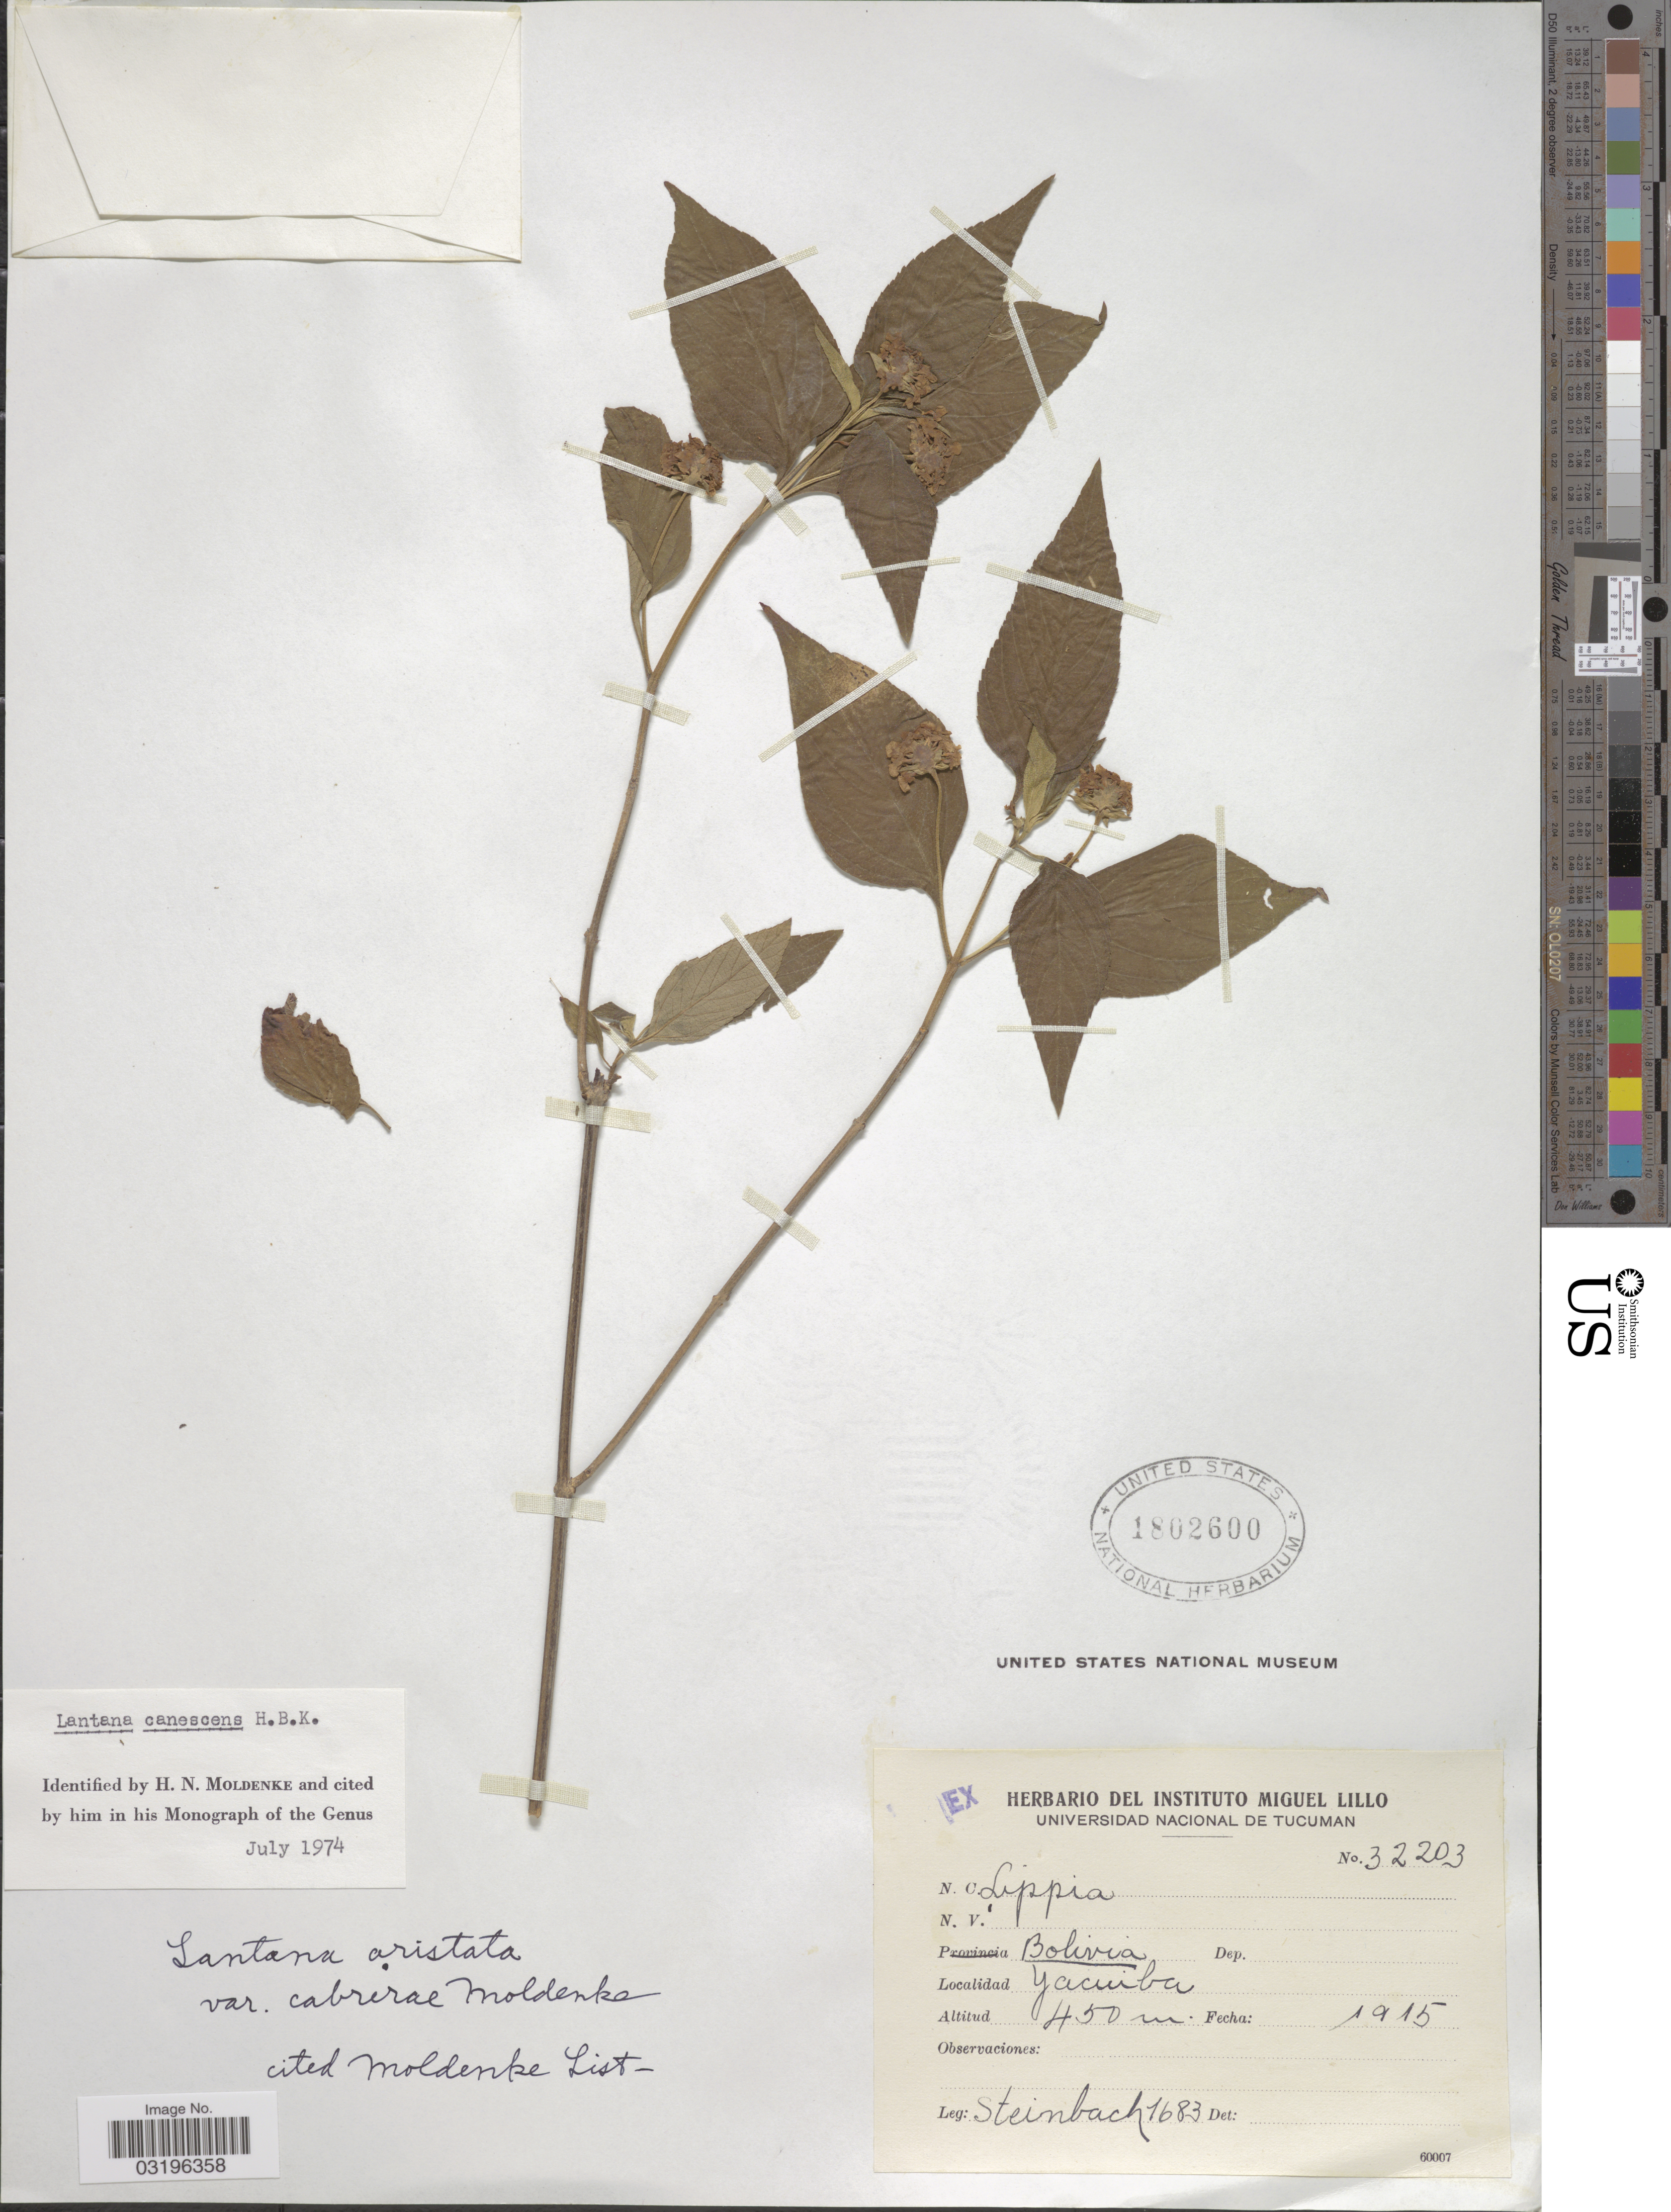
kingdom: Plantae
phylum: Tracheophyta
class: Magnoliopsida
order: Lamiales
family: Verbenaceae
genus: Lantana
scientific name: Lantana canescens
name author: Kunth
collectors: Steinbach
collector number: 1683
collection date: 1915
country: Bolivia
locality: Yacuiba.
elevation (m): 450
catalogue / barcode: US 1802600